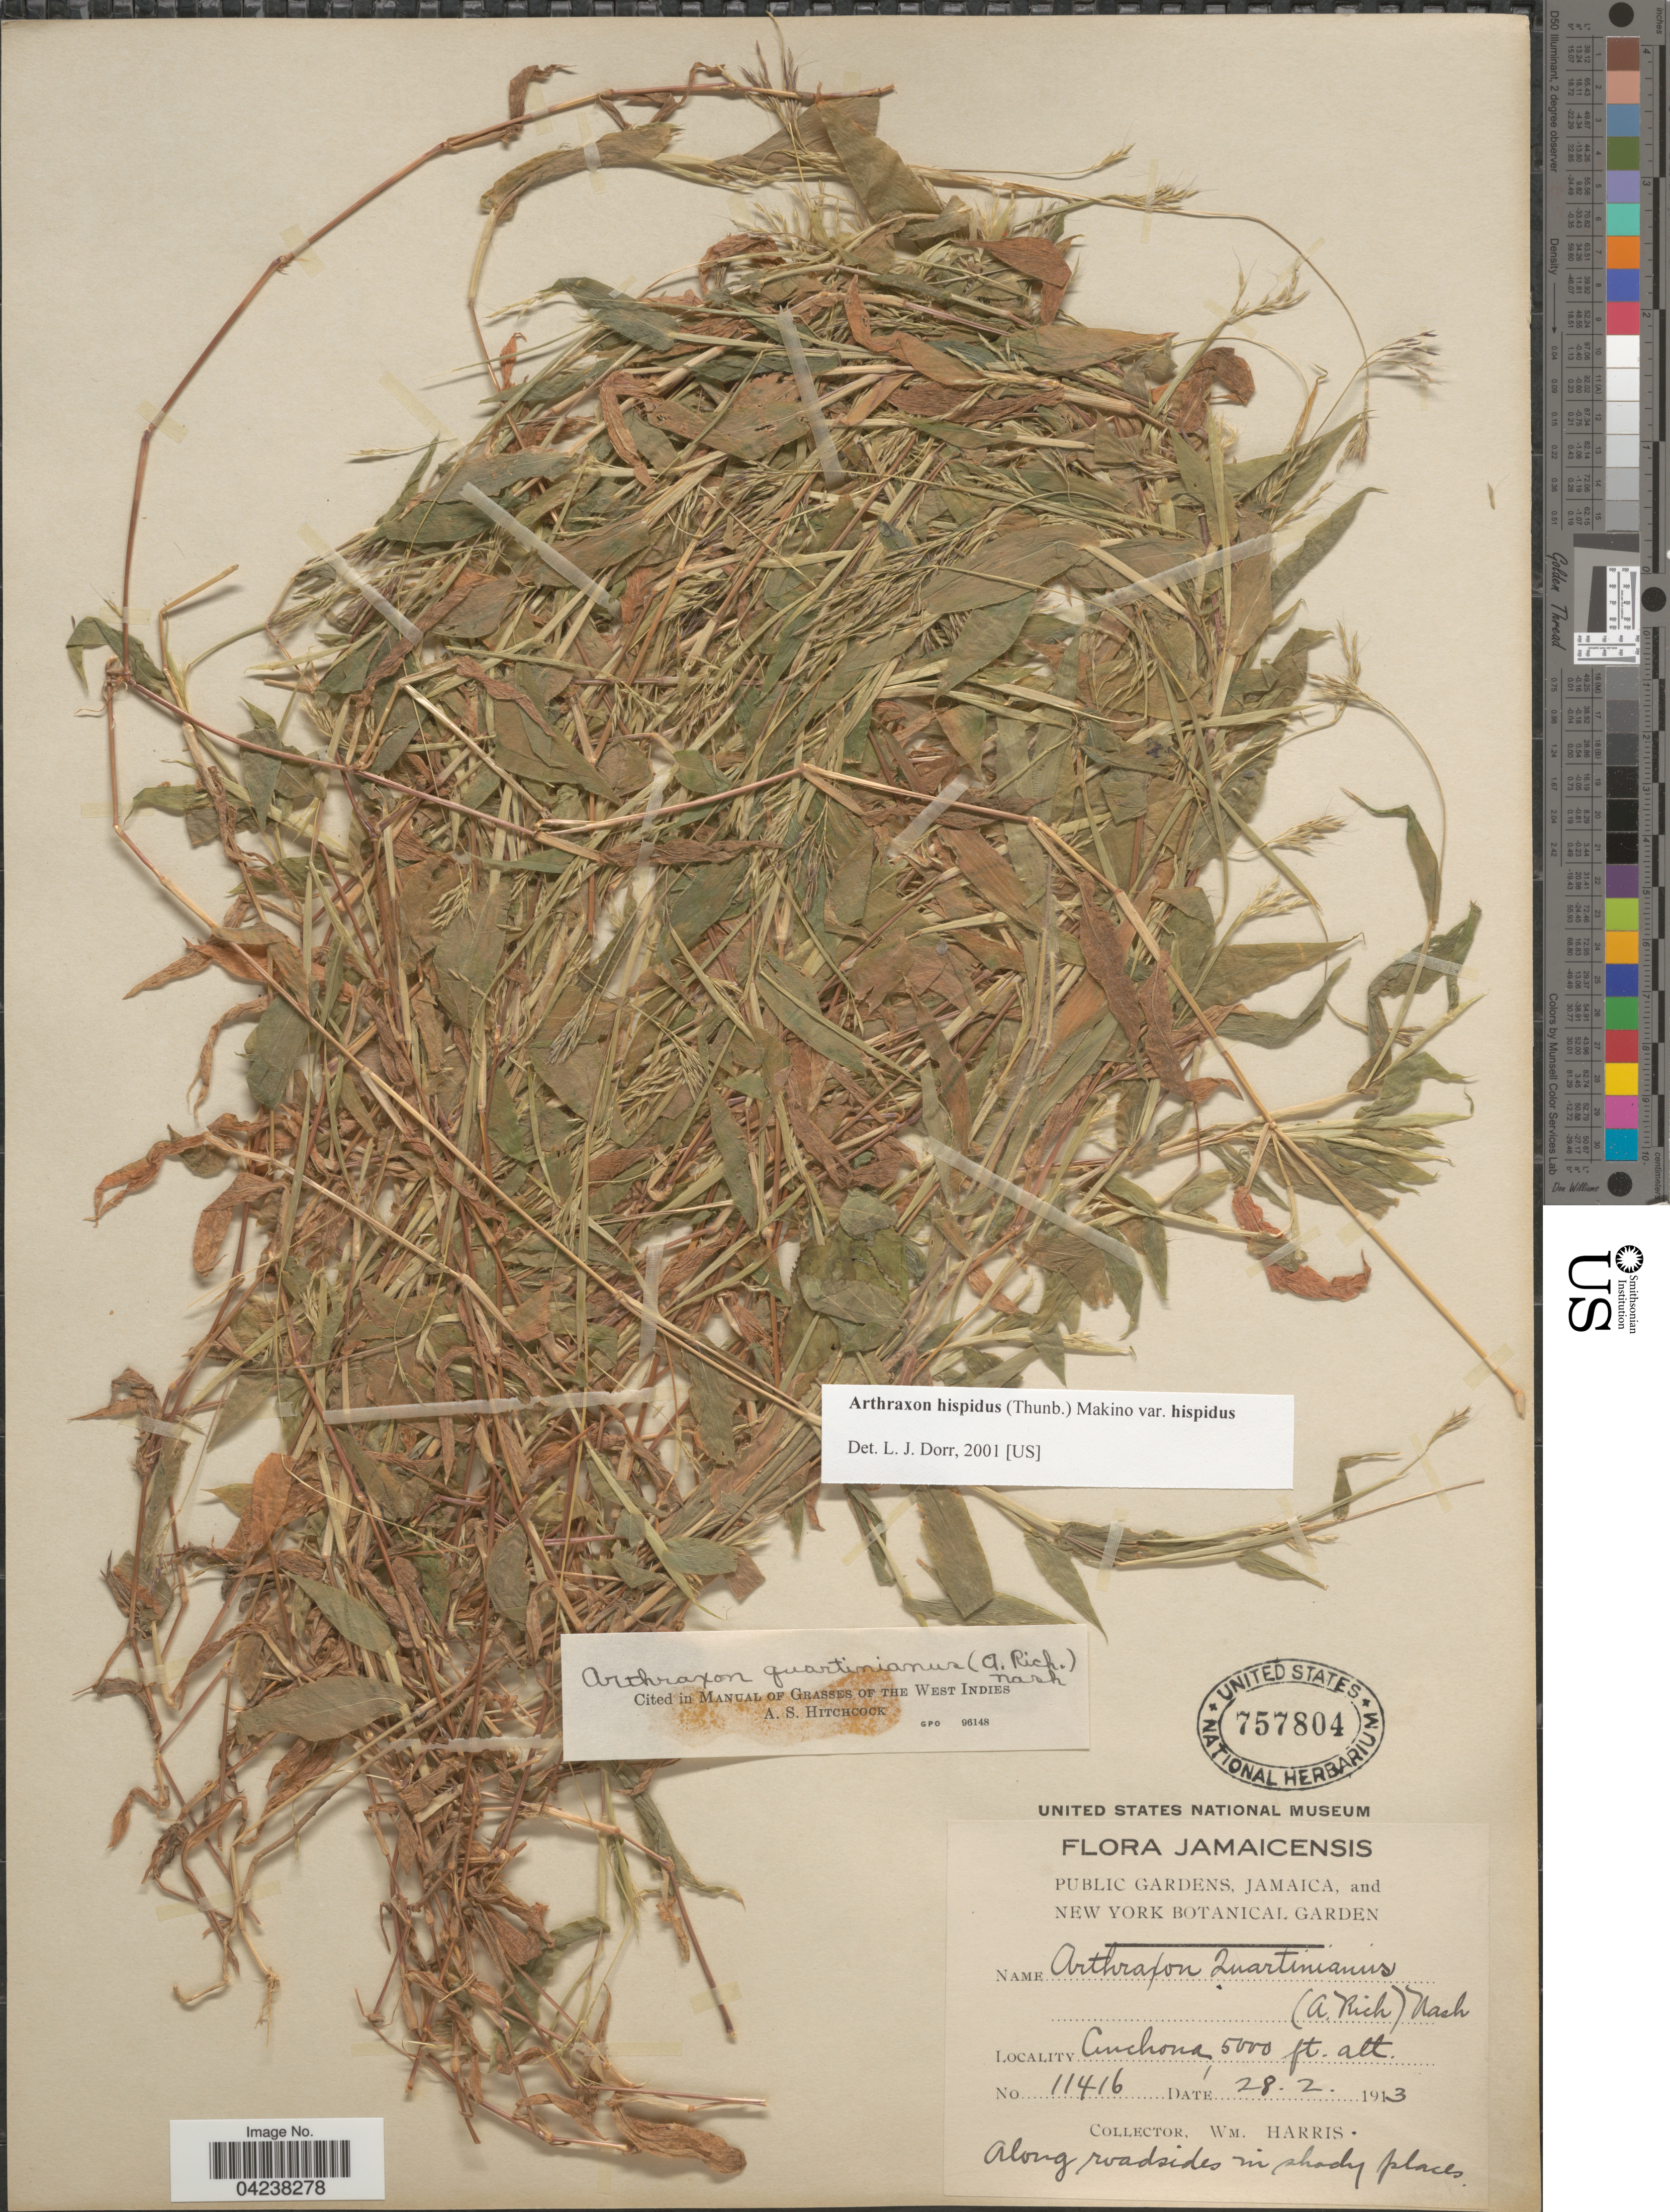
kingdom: Plantae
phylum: Tracheophyta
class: Liliopsida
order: Poales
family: Poaceae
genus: Arthraxon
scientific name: Arthraxon hispidus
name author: (Thunb.) Makino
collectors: W. H. Harris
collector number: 11416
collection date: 1913-02-28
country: Jamaica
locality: Cinchona. Along roadsides in shady places.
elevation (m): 1524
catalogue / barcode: US 757804